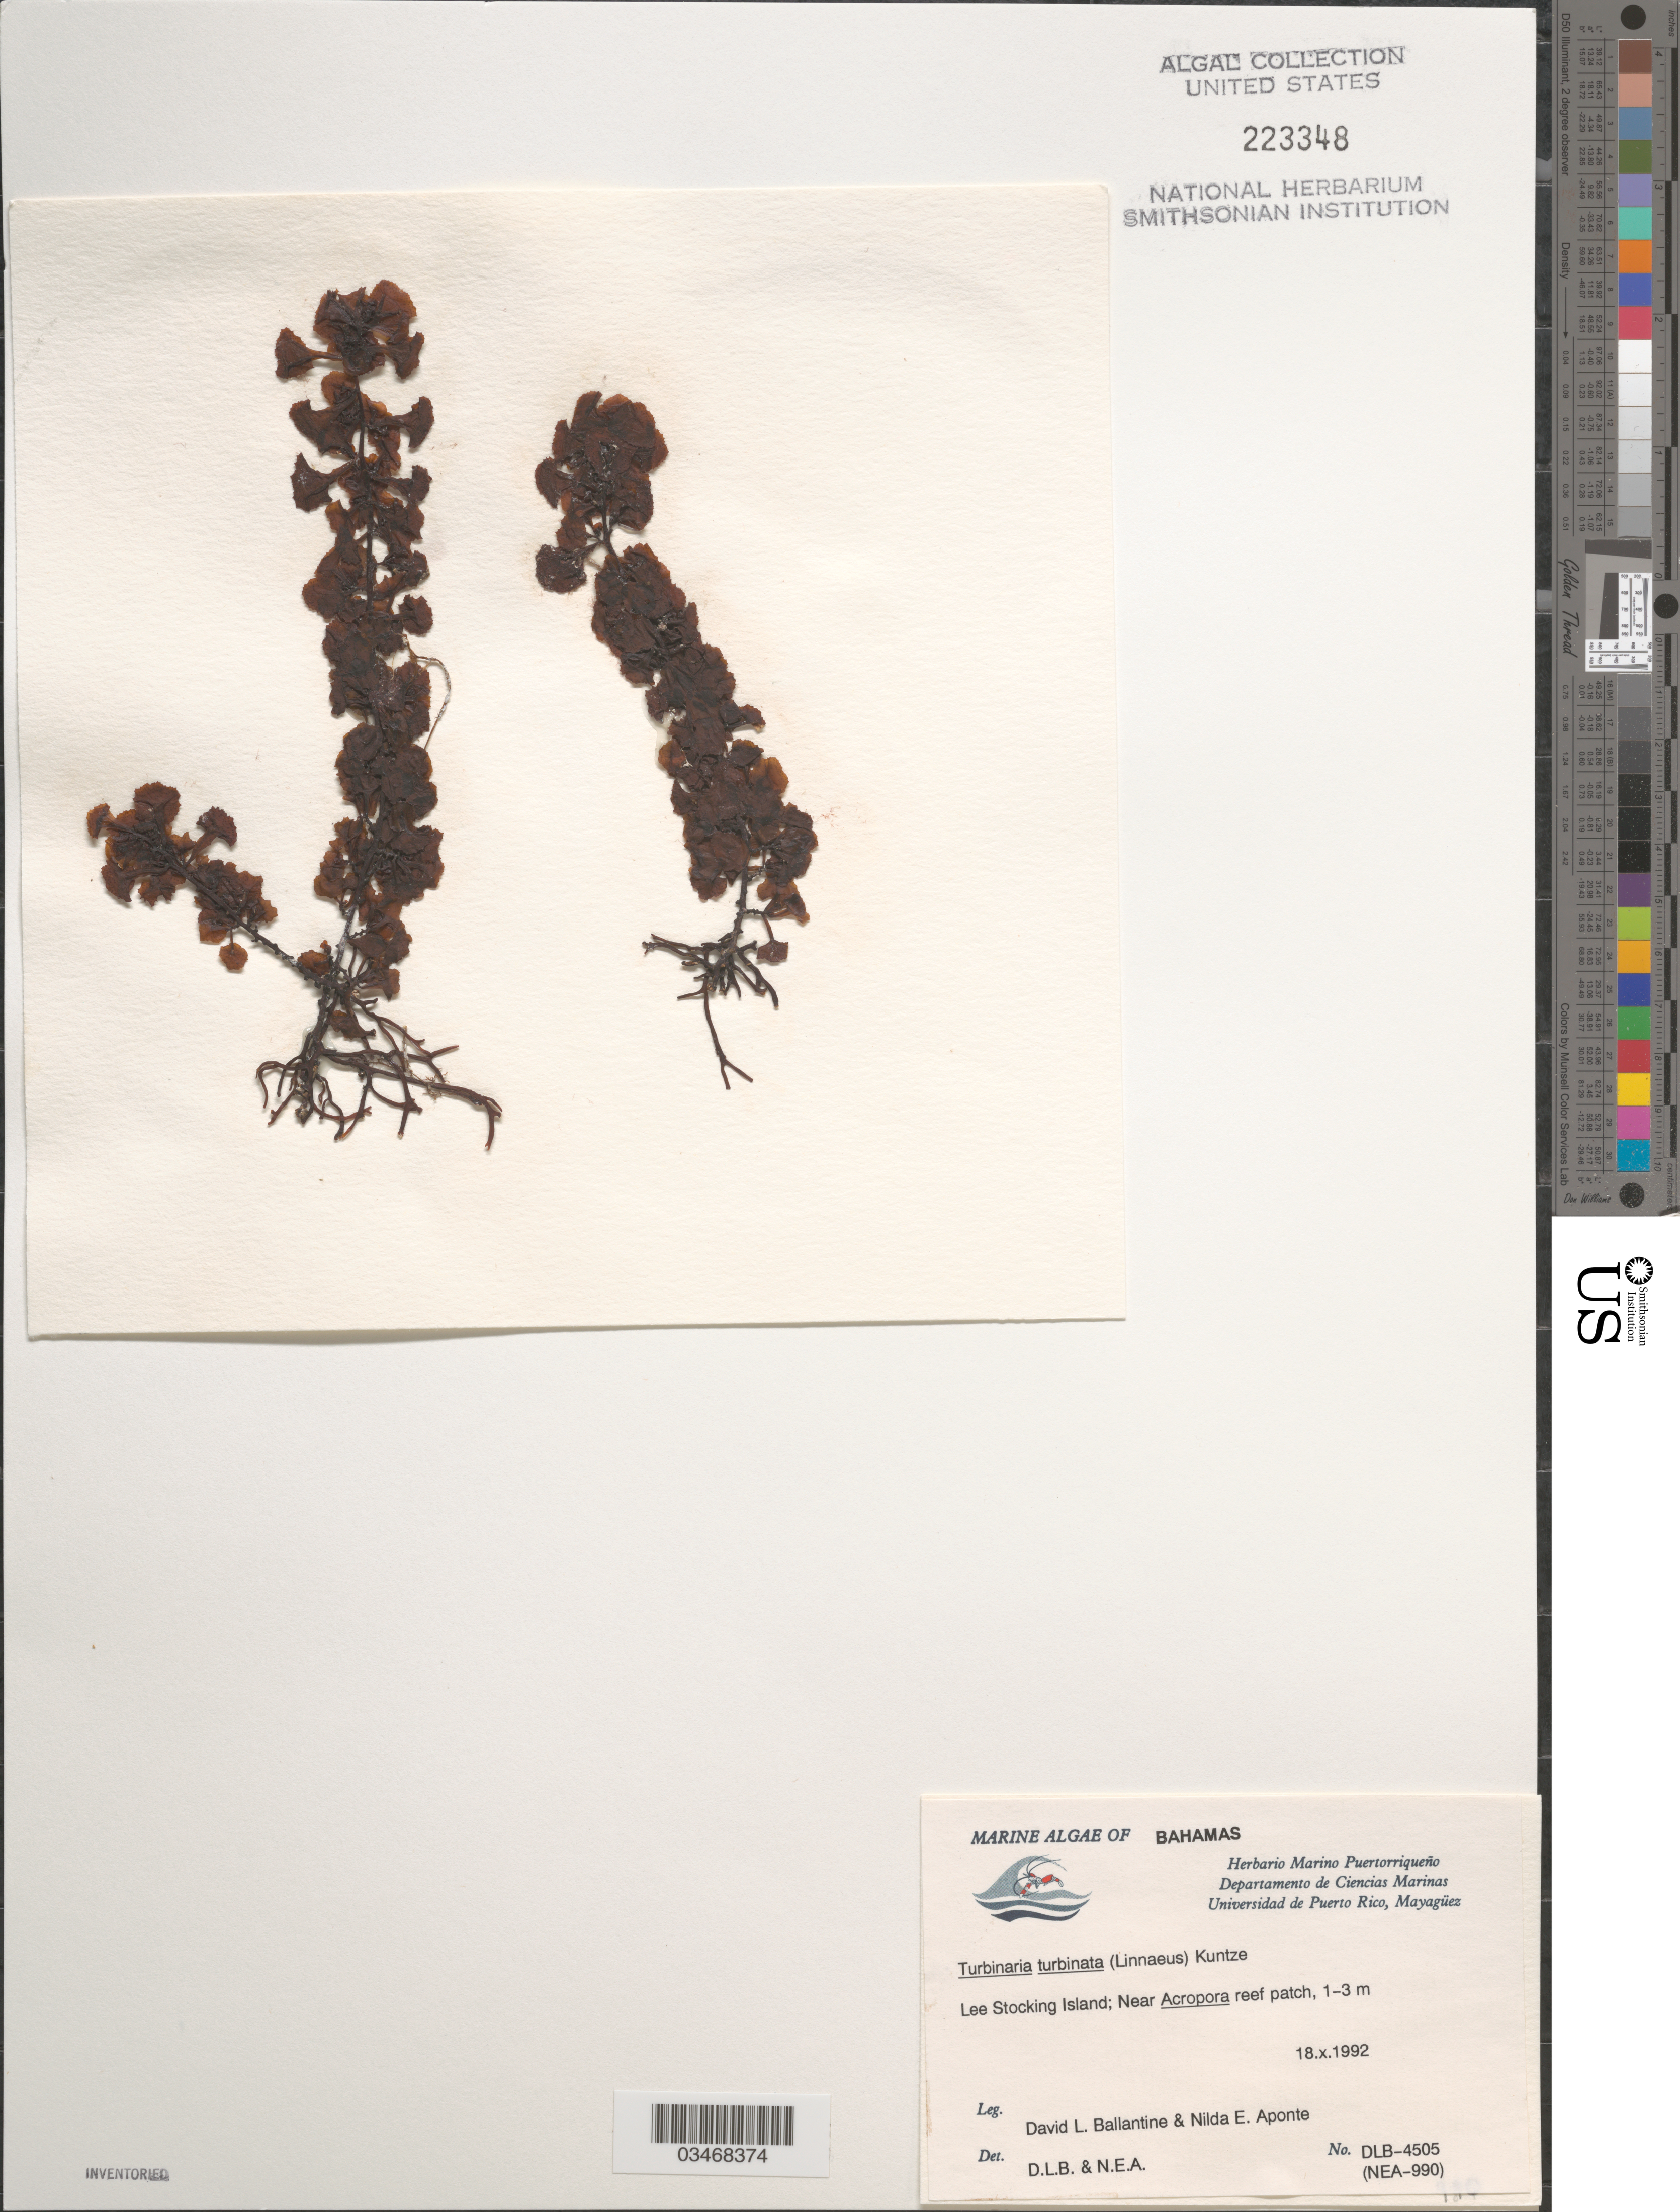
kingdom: Chromista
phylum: Ochrophyta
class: Phaeophyceae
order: Fucales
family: Sargassaceae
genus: Turbinaria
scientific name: Turbinaria turbinata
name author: (L.) Kuntze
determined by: Ballantine, D. L.; Aponte, N. E.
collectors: D.L. Ballantine & N. E. Aponte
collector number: DLB 4505, NEA 990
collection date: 1992-10-18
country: Bahamas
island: Lee Stocking Island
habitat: Near Acropora reef patch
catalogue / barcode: US 223348